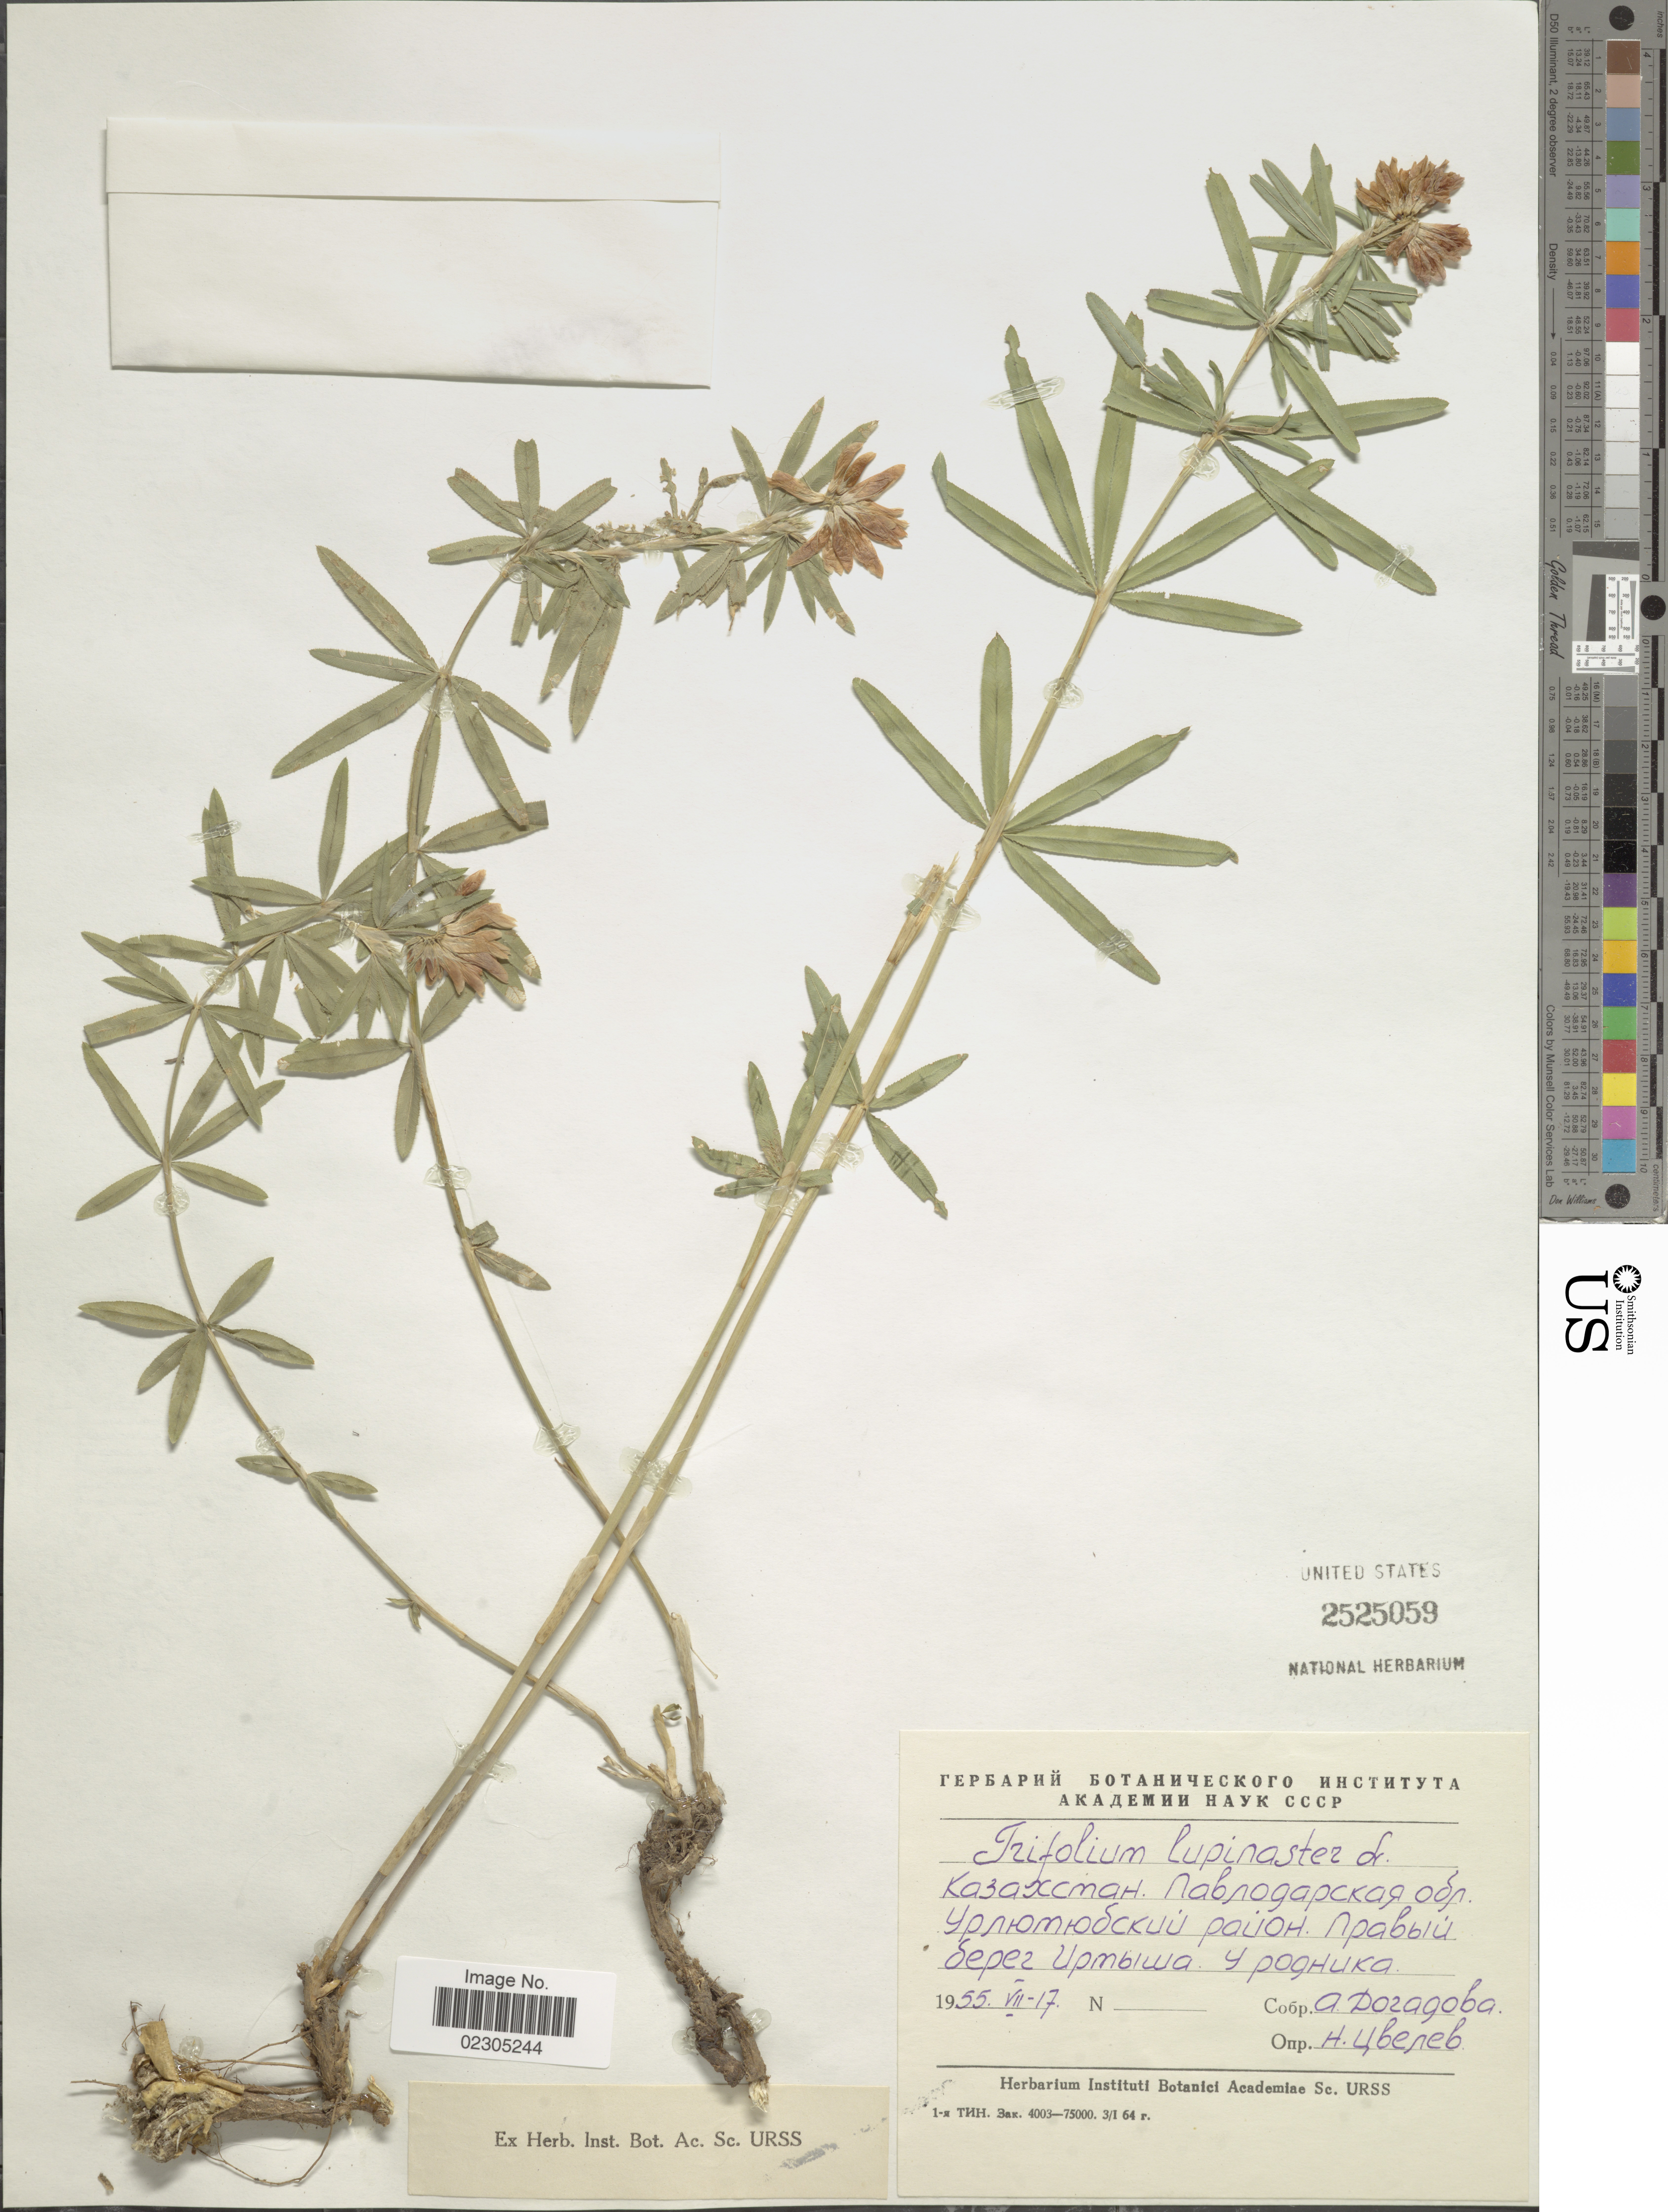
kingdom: Plantae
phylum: Tracheophyta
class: Magnoliopsida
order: Fabales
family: Fabaceae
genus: Trifolium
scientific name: Trifolium lupinaster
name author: L.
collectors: A. Dozagoba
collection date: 1955-07-17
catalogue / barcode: US 2525059